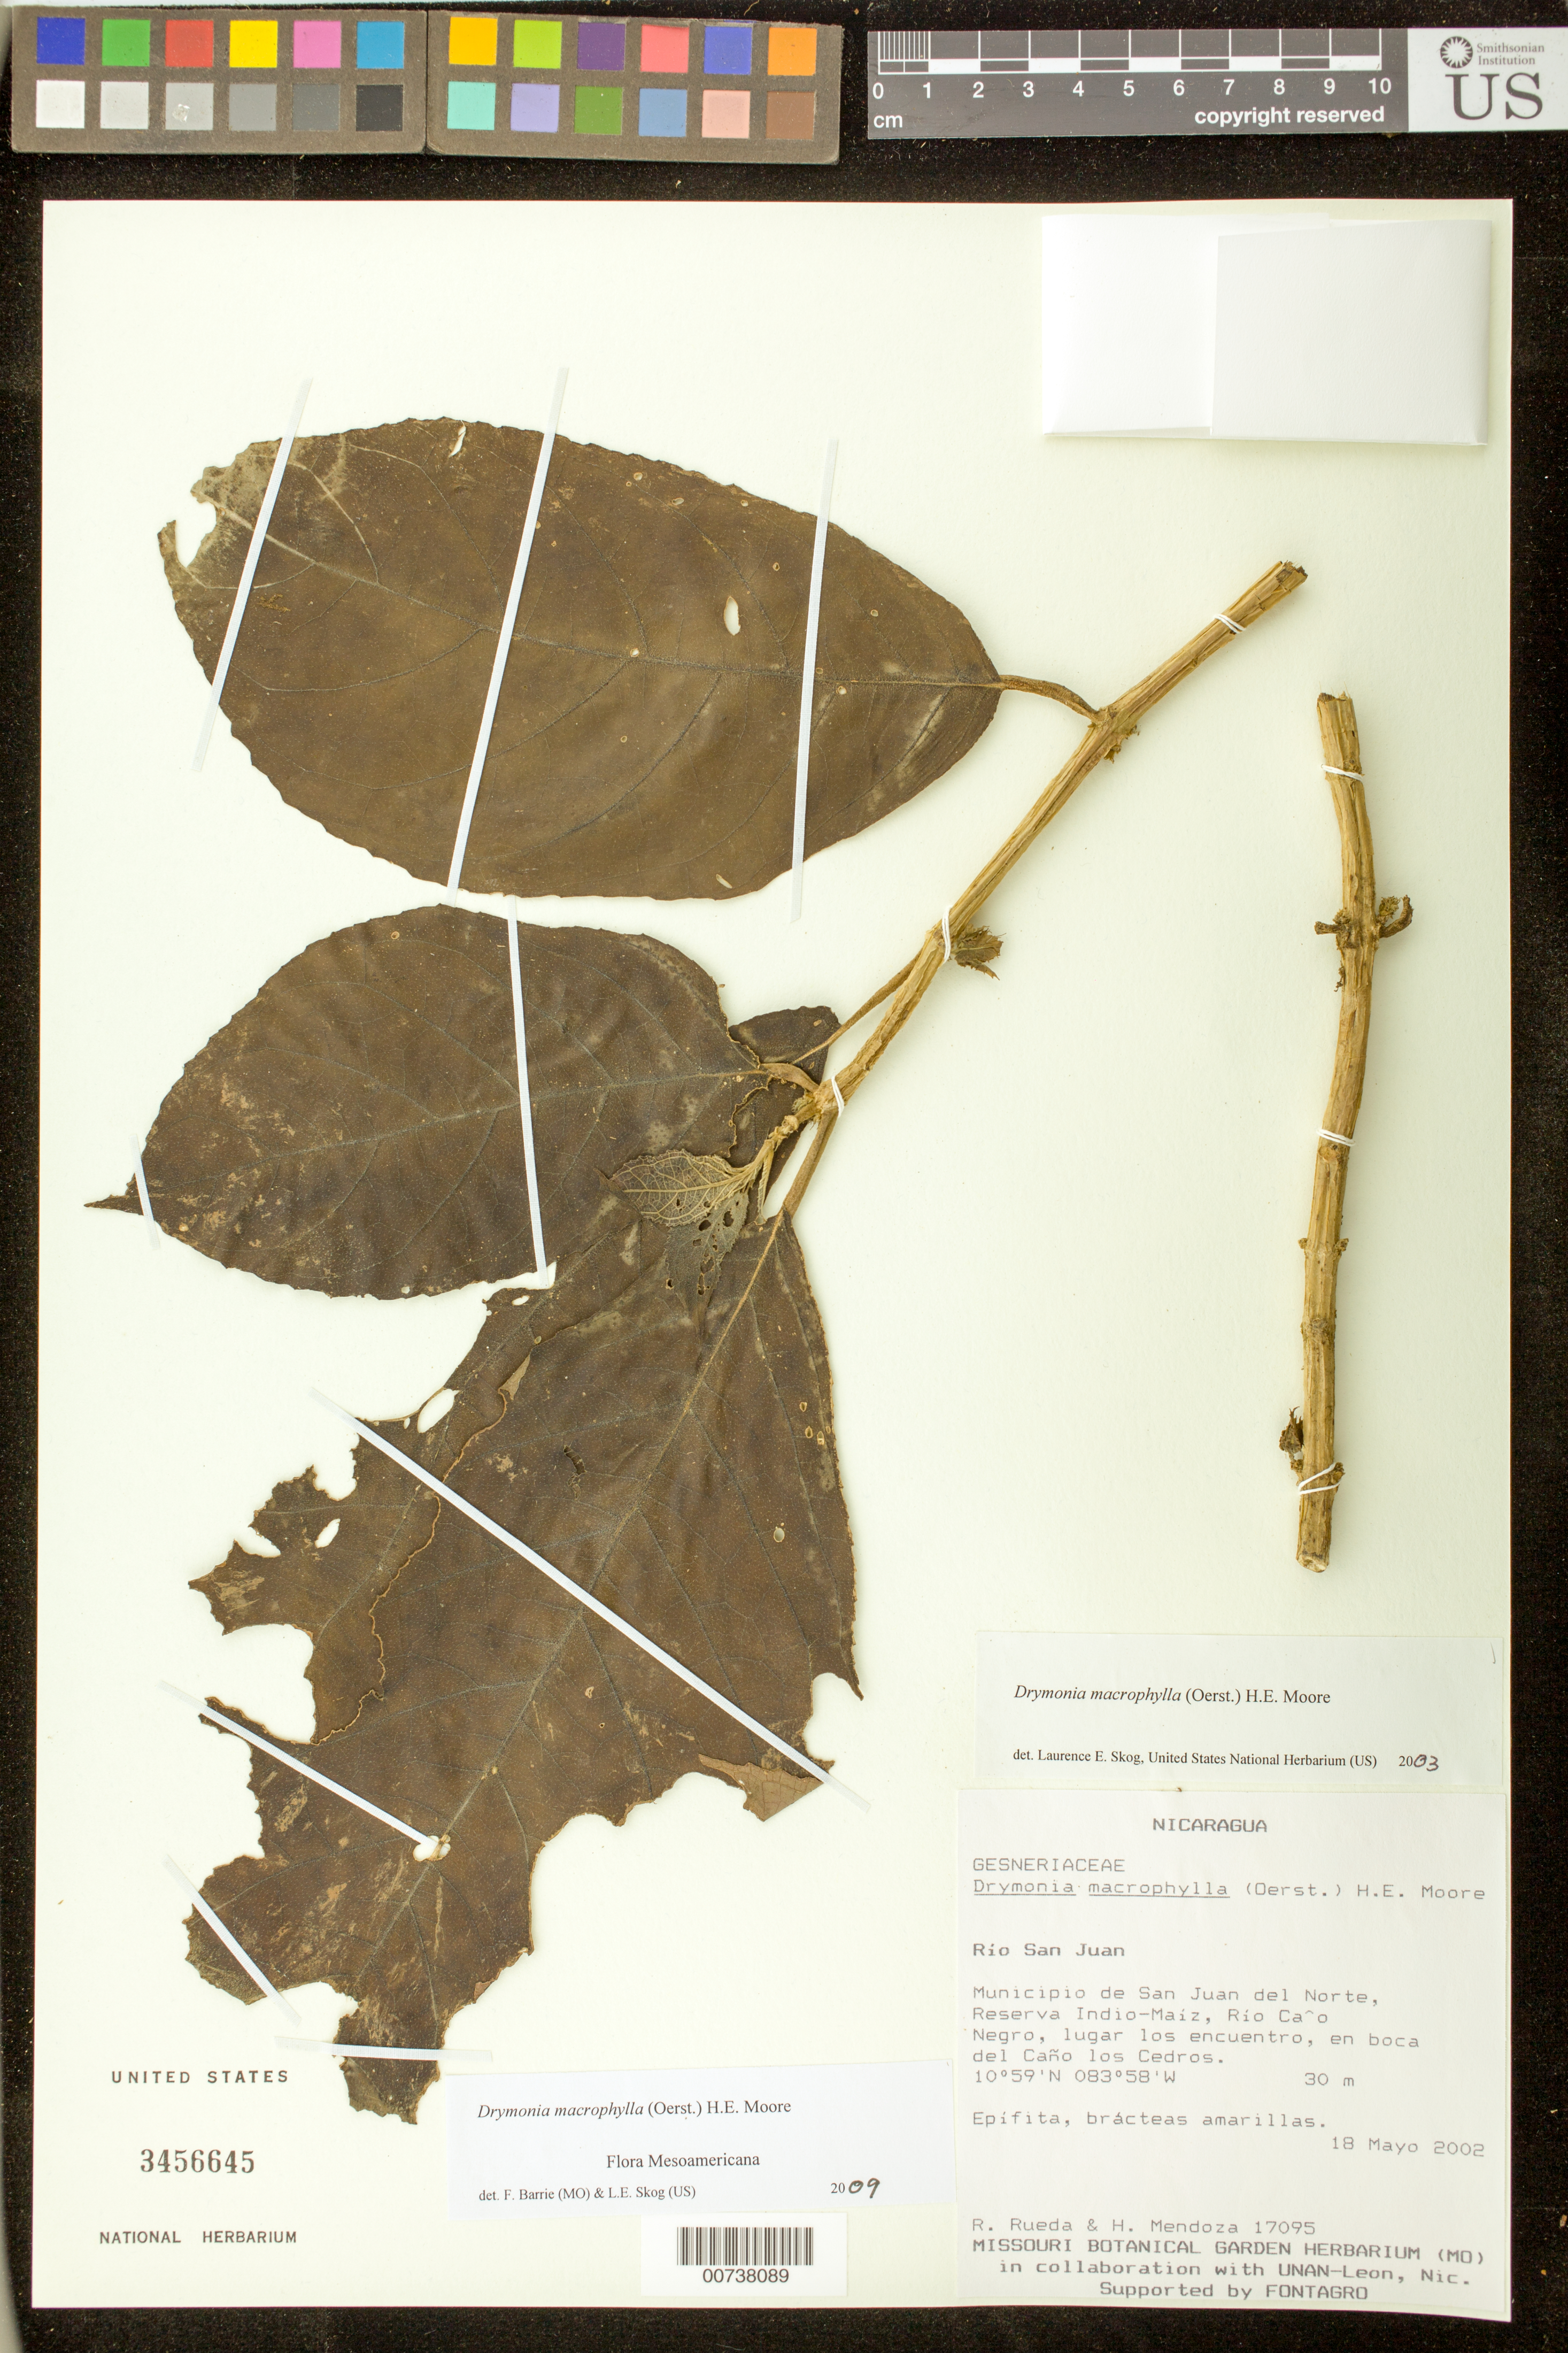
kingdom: Plantae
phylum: Tracheophyta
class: Magnoliopsida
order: Lamiales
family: Gesneriaceae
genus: Drymonia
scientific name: Drymonia macrophylla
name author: (Oerst.) H.E. Moore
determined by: Skog, Laurence E.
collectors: R. Rueda & H. Mendoza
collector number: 17095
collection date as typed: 18 May 2002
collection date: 2002-05-18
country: Nicaragua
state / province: Rio San Juan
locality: Mpio. de San Juan del Norte, Reserva Indio-Maíz, río Caño Negro, lugar los encuentro, en boca del río Caño los Cedros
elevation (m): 30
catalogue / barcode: US 3456645